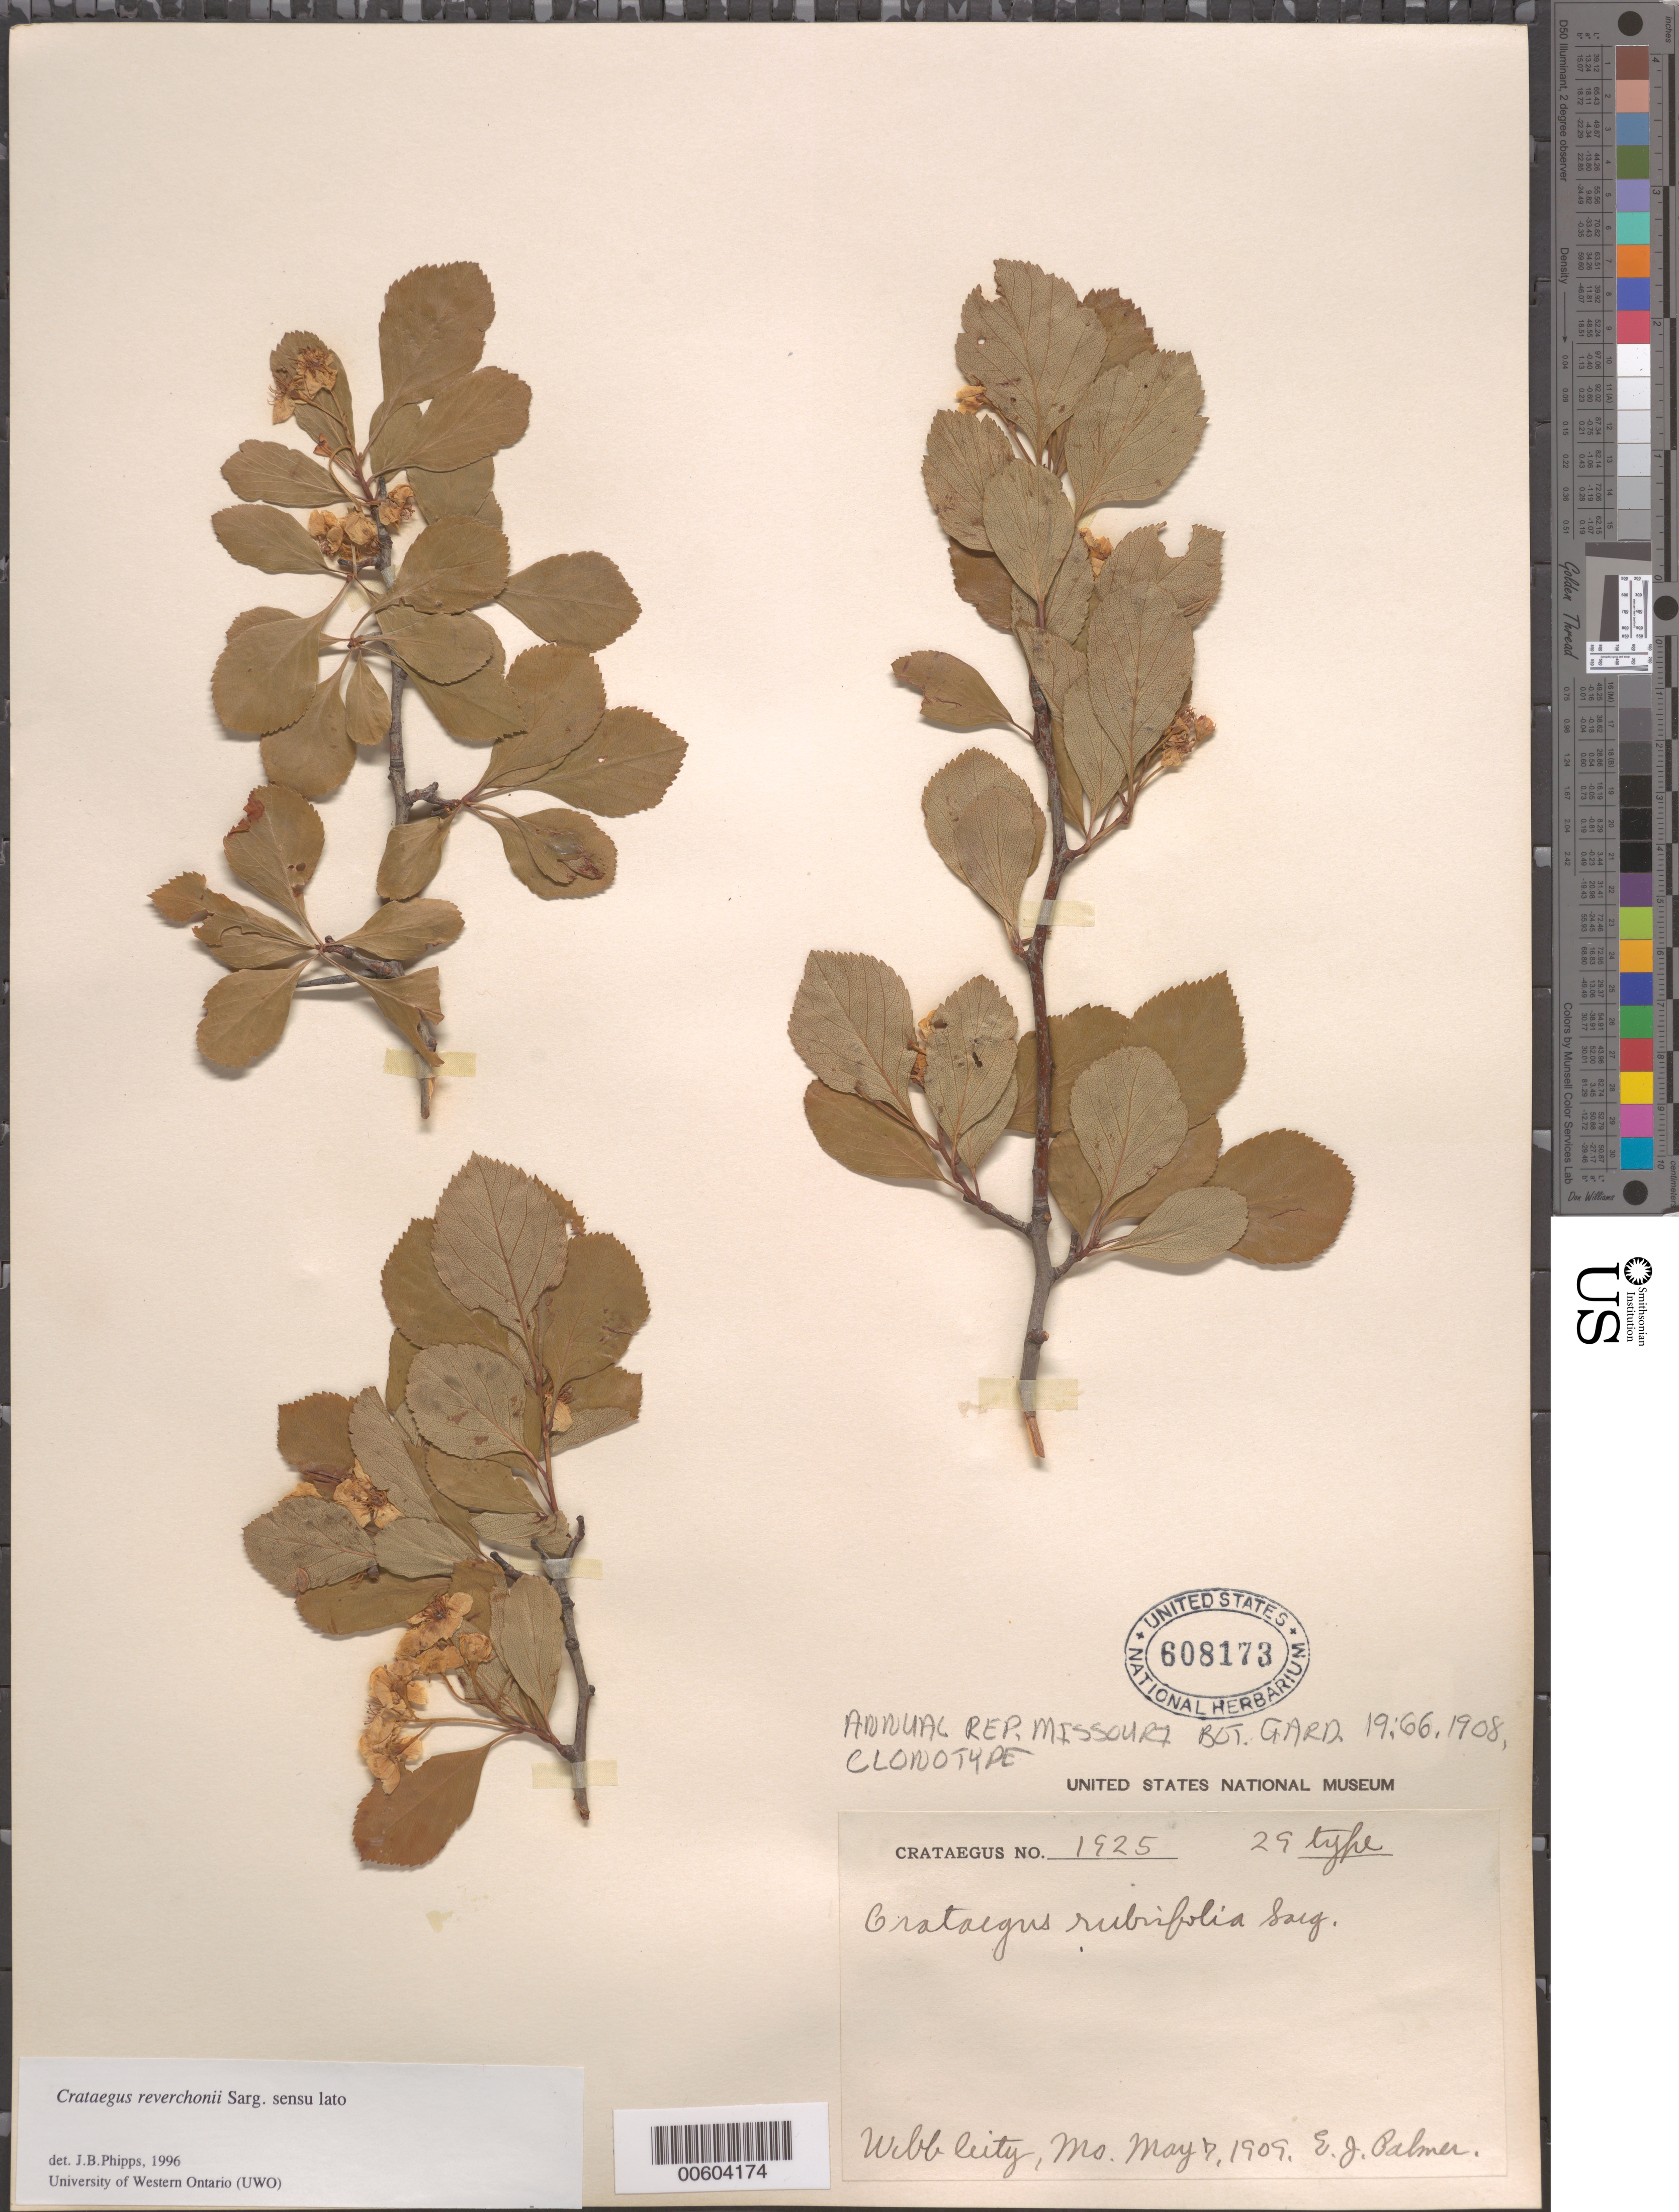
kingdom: Plantae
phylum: Tracheophyta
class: Magnoliopsida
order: Rosales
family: Rosaceae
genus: Crataegus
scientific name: Crataegus reverchonii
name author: Sarg.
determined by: Phipps, James B., (UWO), University of Western Ontario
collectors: E. J. Palmer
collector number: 29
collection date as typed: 07 May 1909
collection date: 1909-05-07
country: United States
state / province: Missouri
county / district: Jasper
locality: Webb City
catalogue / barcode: US 608173